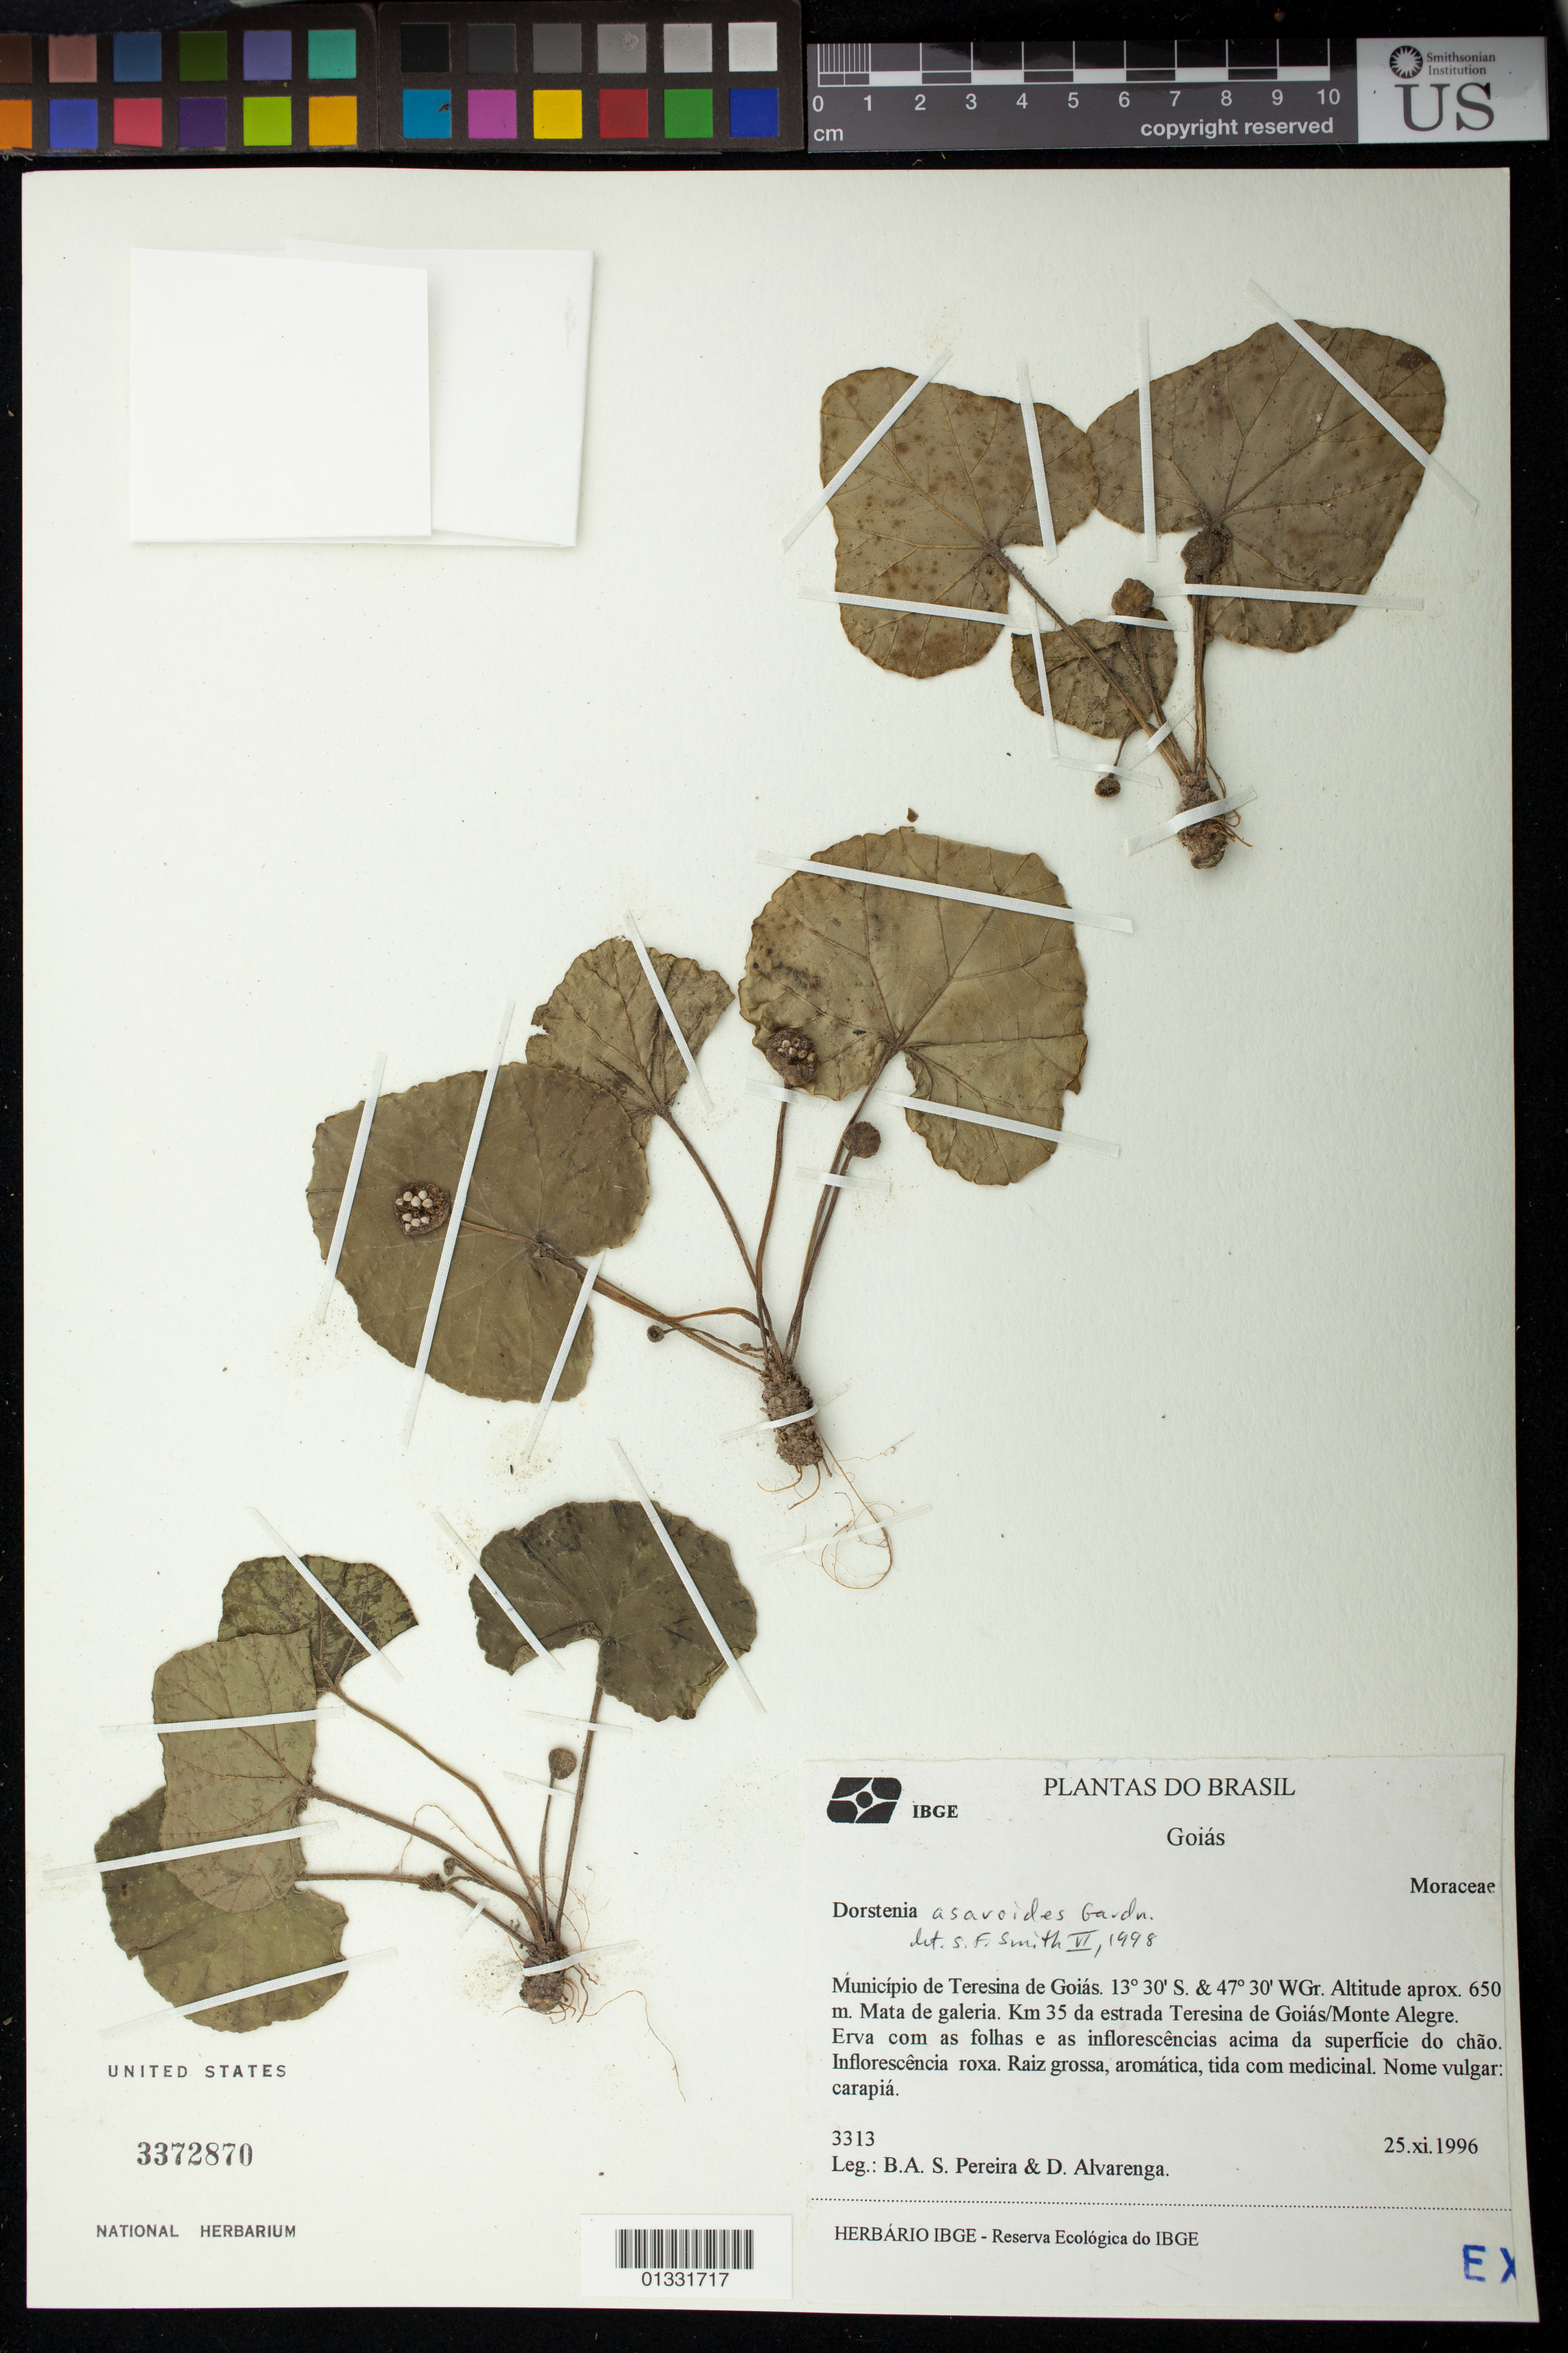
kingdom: Plantae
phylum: Tracheophyta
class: Magnoliopsida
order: Rosales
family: Moraceae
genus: Dorstenia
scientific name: Dorstenia cayapia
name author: Vell.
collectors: B. A. S. Pereira & D. Alvarenga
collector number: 3313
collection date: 1996-11-25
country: Brazil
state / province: Goiás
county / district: Teresina de Goiás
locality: Mata de galeria km 35 da estrada Teresina de Goiás/Monte Alegre.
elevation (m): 650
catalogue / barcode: US 3372870